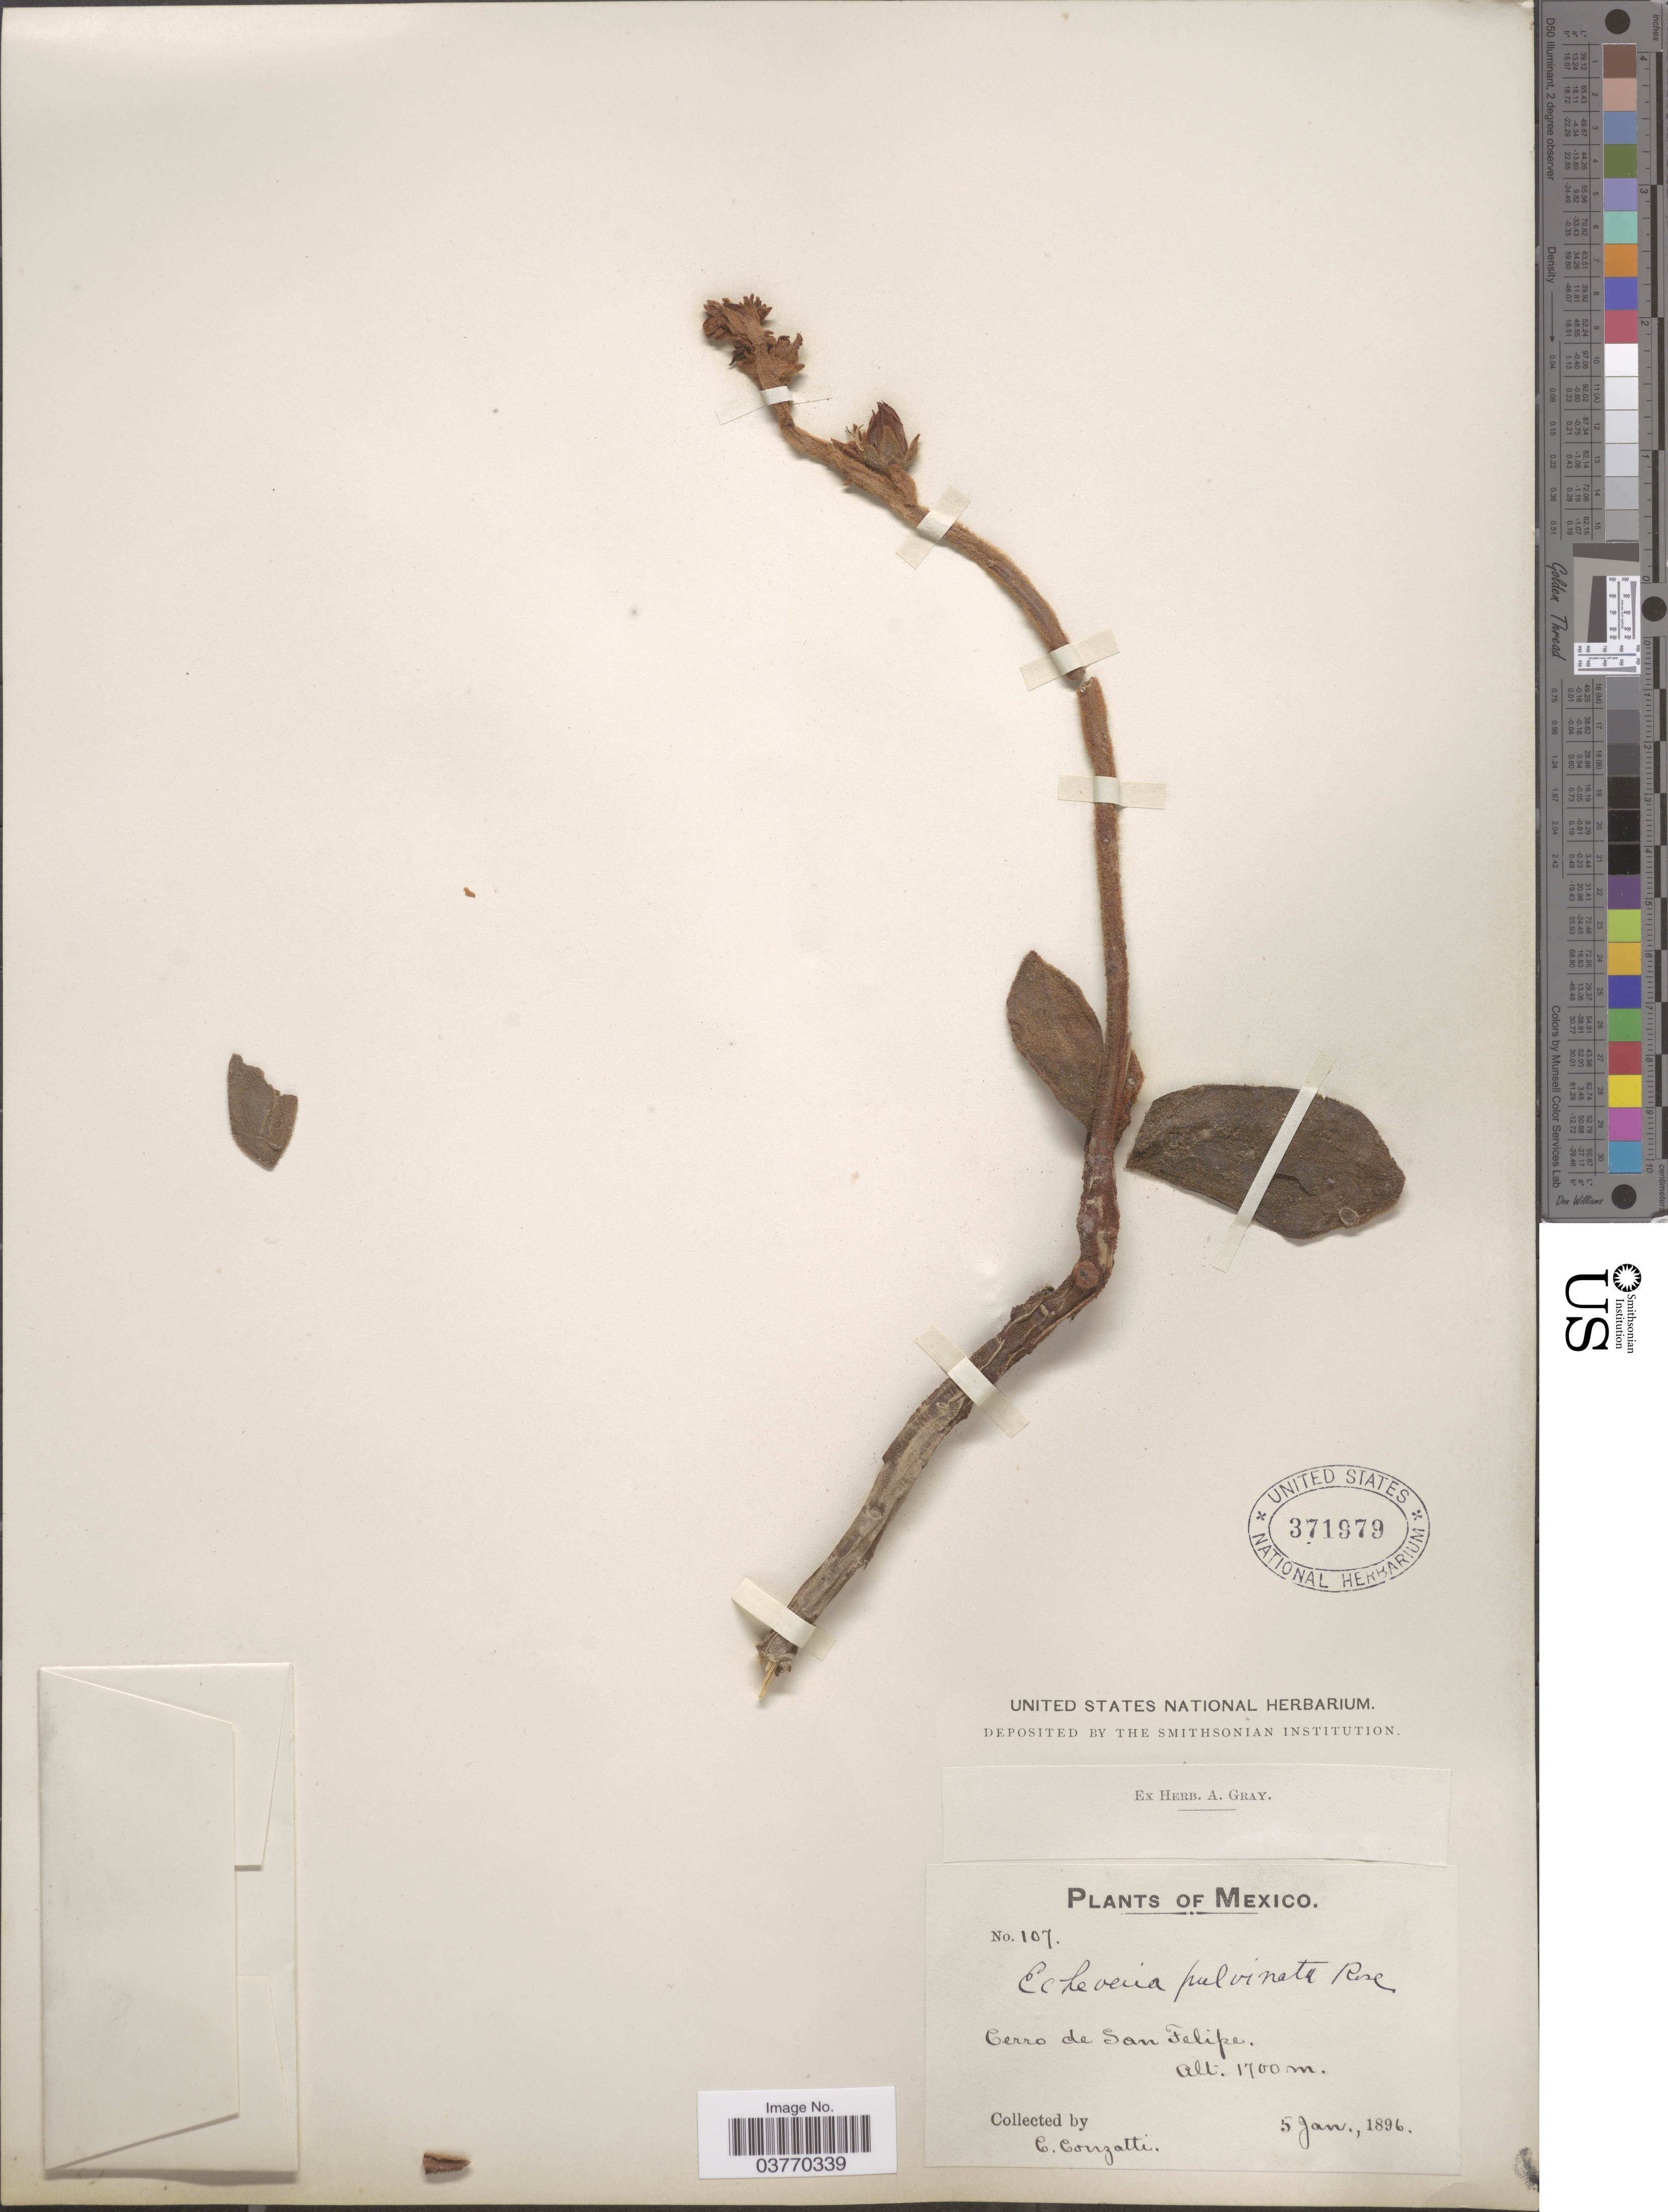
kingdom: Plantae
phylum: Tracheophyta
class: Magnoliopsida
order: Saxifragales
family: Crassulaceae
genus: Echeveria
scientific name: Echeveria pulvinata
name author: Rose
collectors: C. Conzatti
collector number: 107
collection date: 1896-01-05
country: Mexico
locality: Cerro de San Felipe.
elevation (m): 1700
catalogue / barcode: US 371979